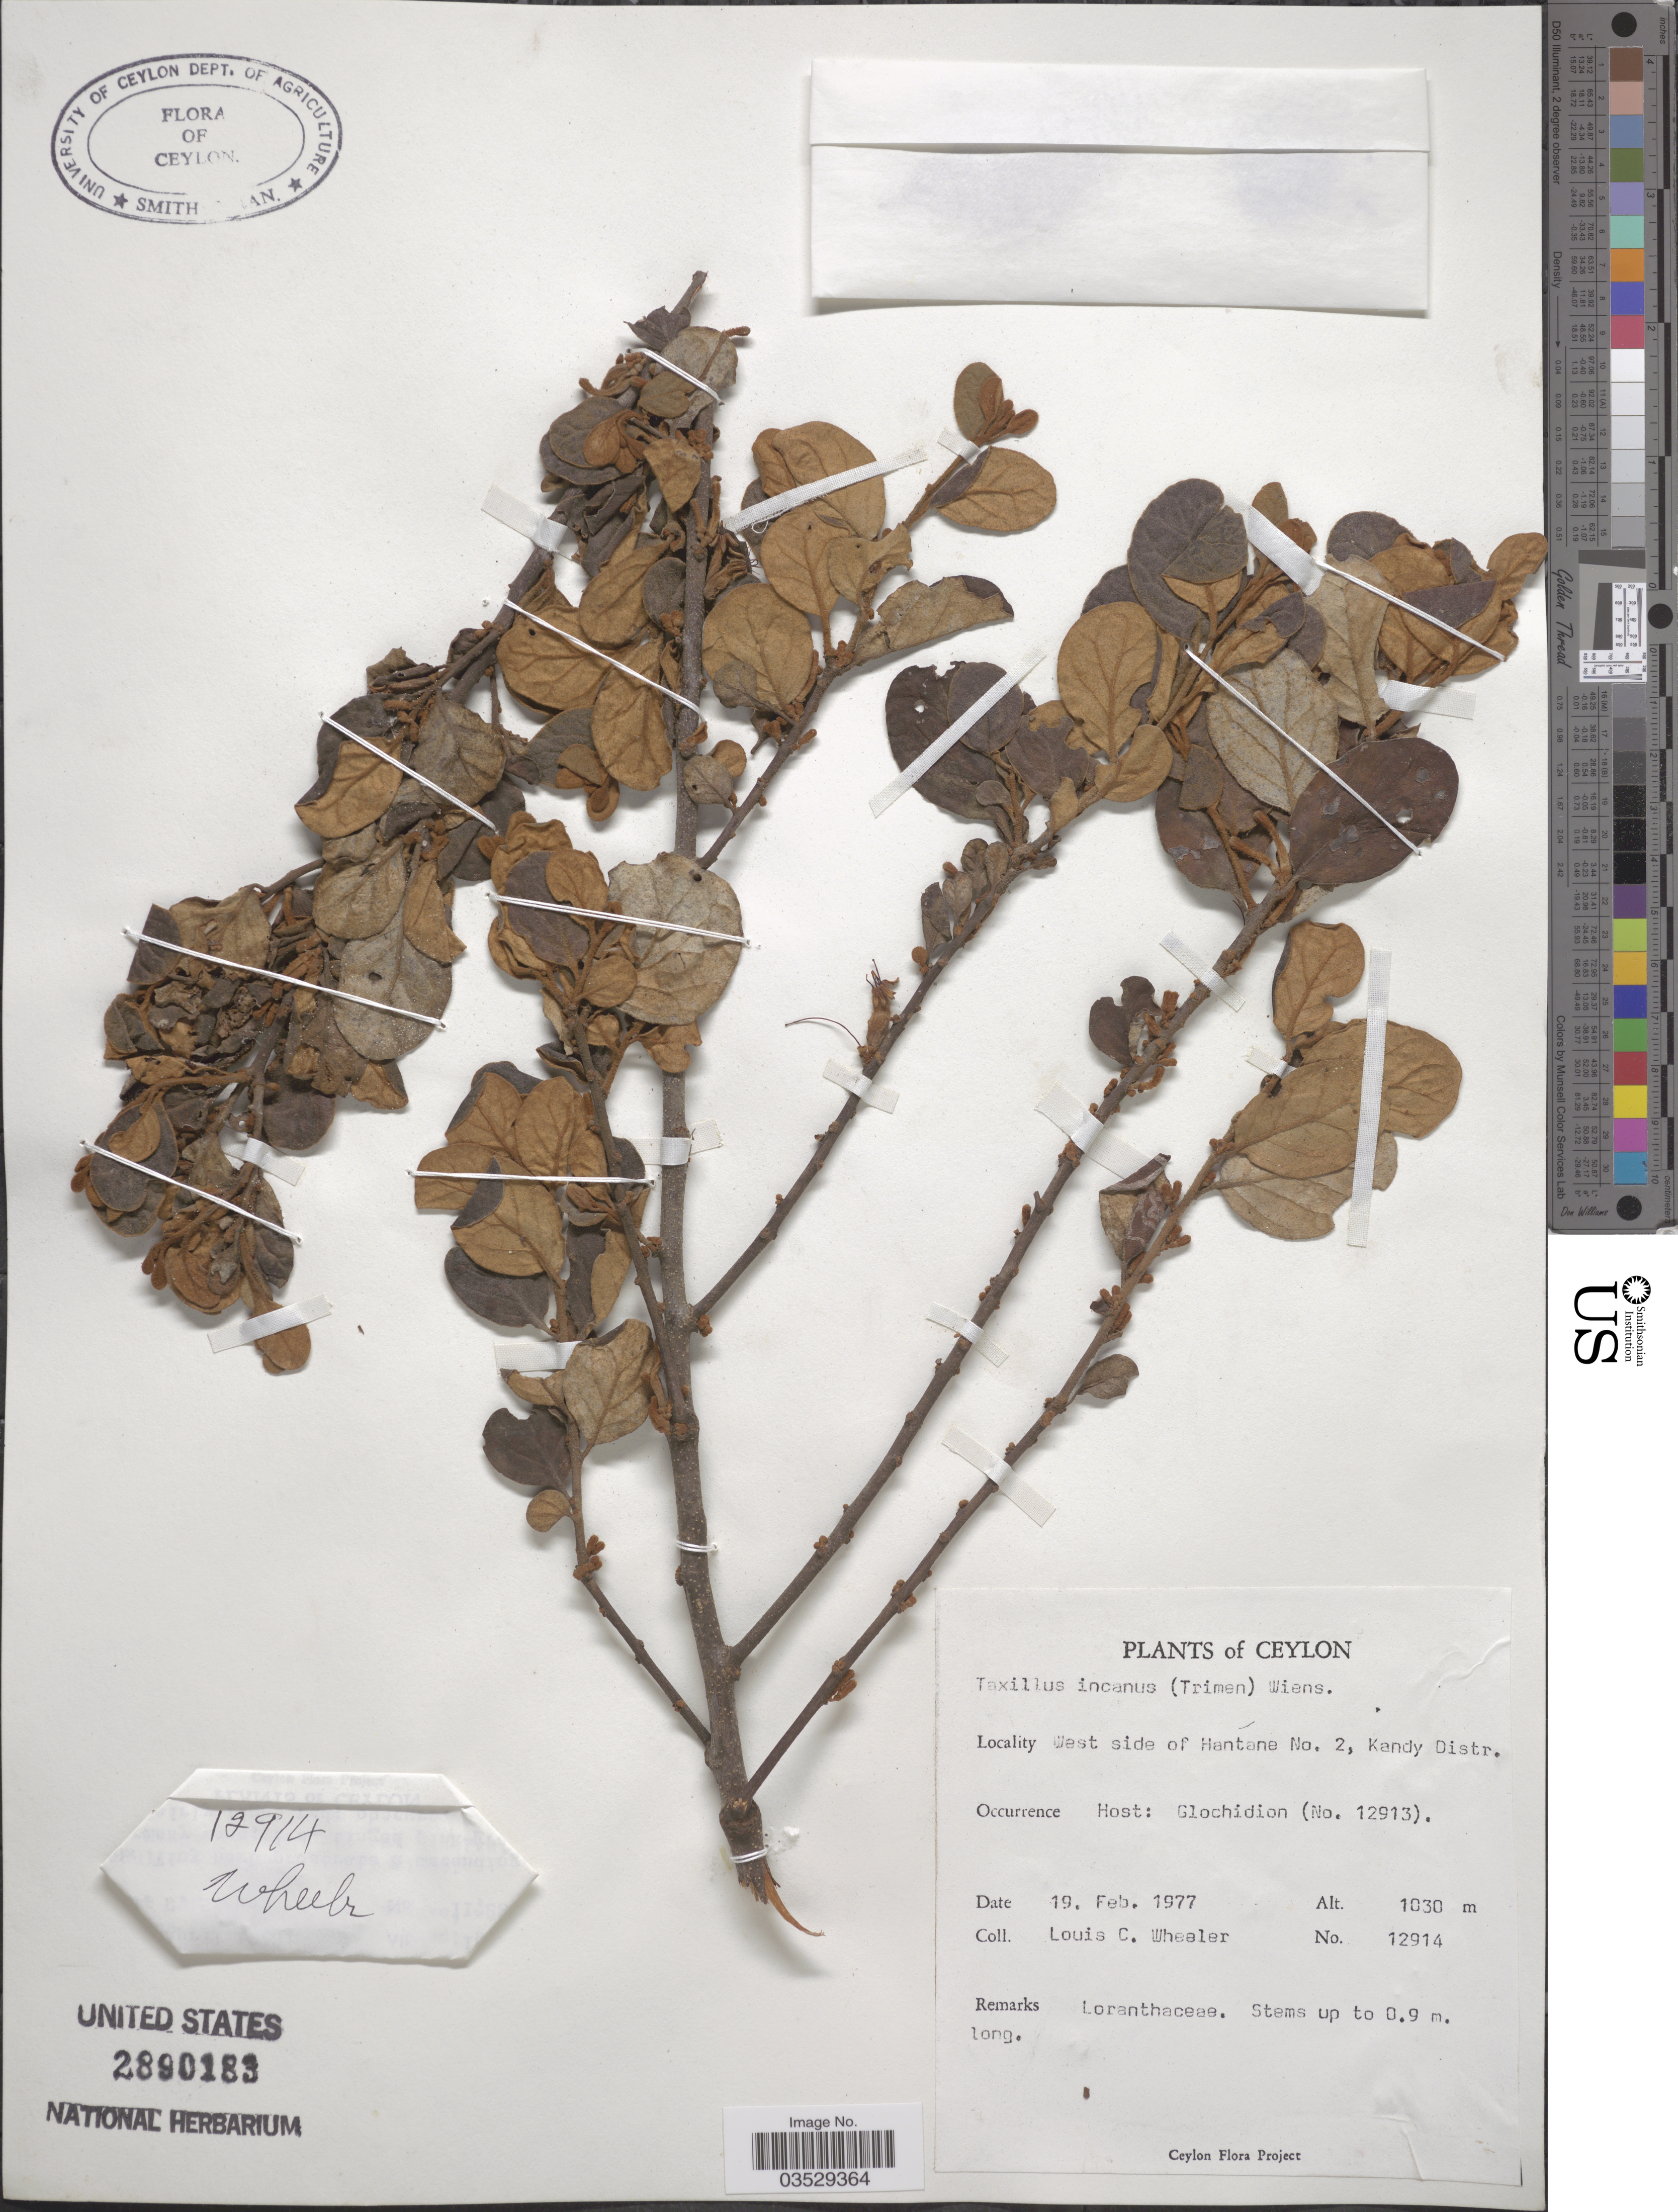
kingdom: Plantae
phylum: Tracheophyta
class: Magnoliopsida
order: Santalales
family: Loranthaceae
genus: Taxillus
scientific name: Taxillus incanus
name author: (Trimen) Wiens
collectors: L. C. Wheeler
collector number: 12914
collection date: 1977-02-19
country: Sri Lanka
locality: Ceylon. West side of Hantane No. 2, Kandy Distr.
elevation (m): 1030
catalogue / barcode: US 2890183